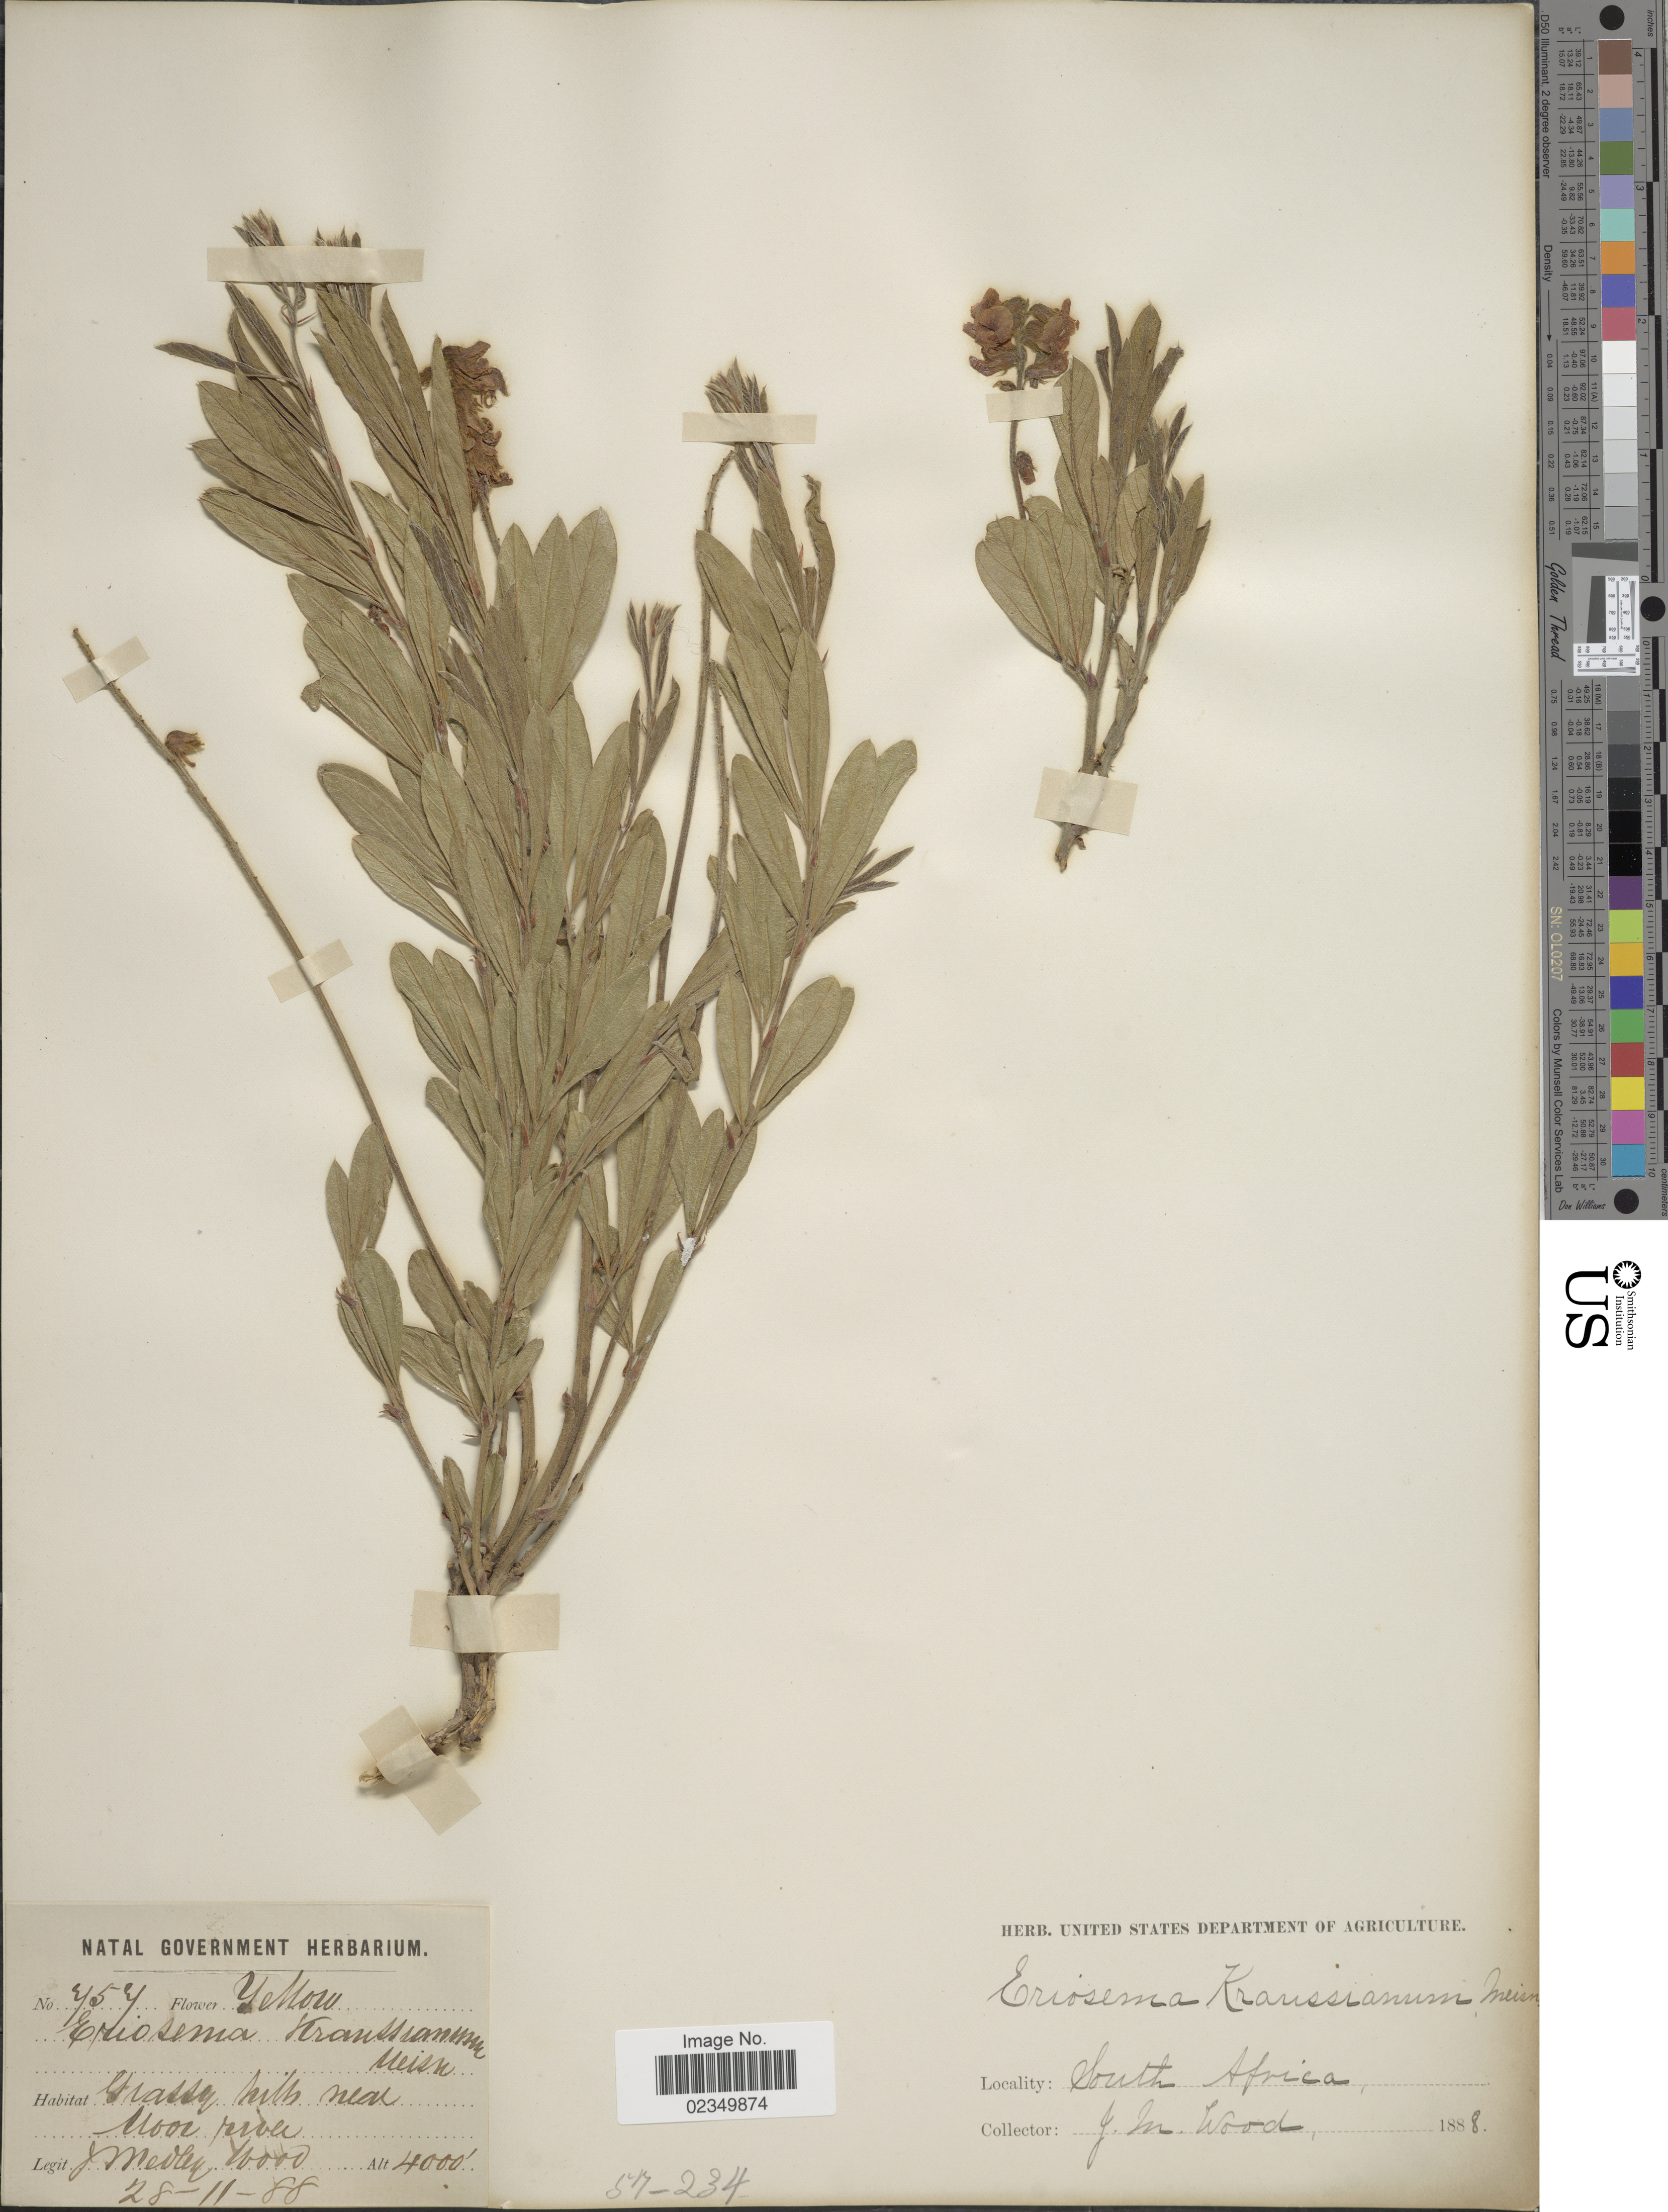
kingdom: Plantae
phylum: Tracheophyta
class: Magnoliopsida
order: Fabales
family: Fabaceae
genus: Eriosema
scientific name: Eriosema kraussianum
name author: Meissner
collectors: J. Medley Wood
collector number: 454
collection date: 1888-11-28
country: South Africa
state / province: KwaZulu-Natal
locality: Grassy hills near Mooi river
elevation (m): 1219